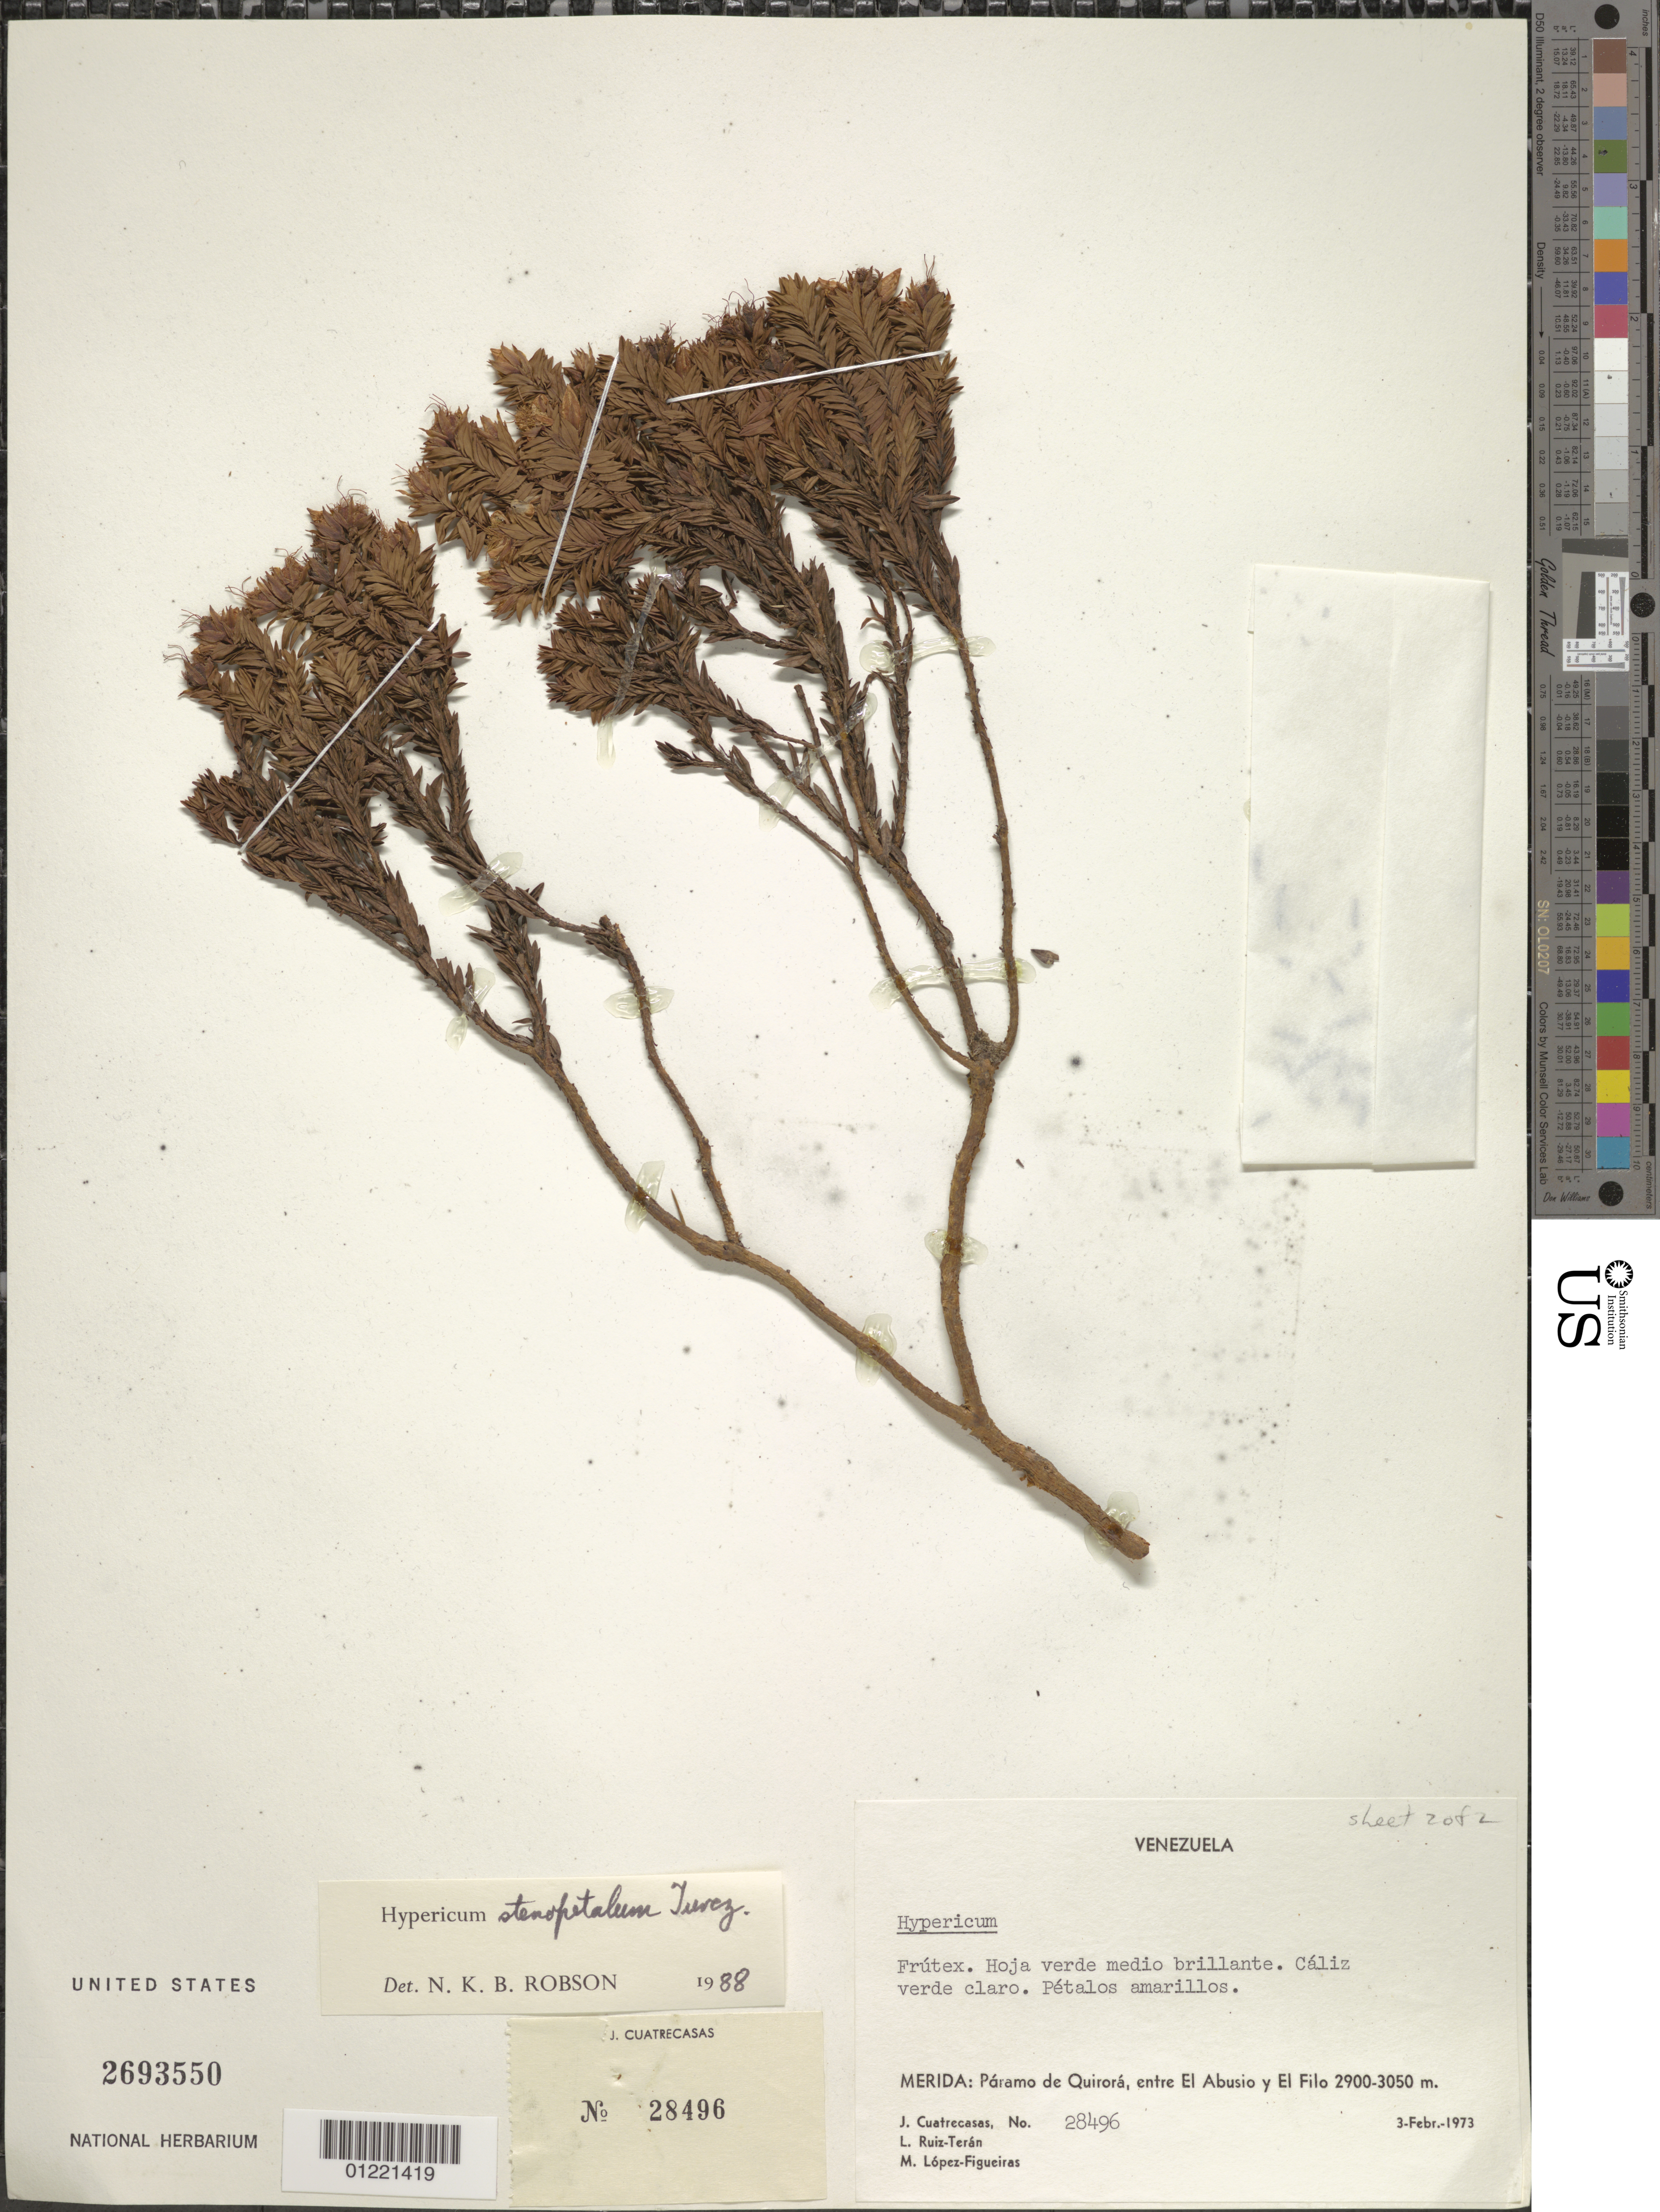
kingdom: Plantae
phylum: Tracheophyta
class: Magnoliopsida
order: Malpighiales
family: Hypericaceae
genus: Hypericum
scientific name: Hypericum stenopetalum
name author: Turcz.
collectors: J. Cuatrecasas, L. E. Ruíz-Terán & M. López Figueiras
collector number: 28496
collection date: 1973-02-03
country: Venezuela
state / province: Mérida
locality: Páramo de Quirorá, entre El Abusio y El Filo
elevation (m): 2900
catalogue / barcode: US 2693550